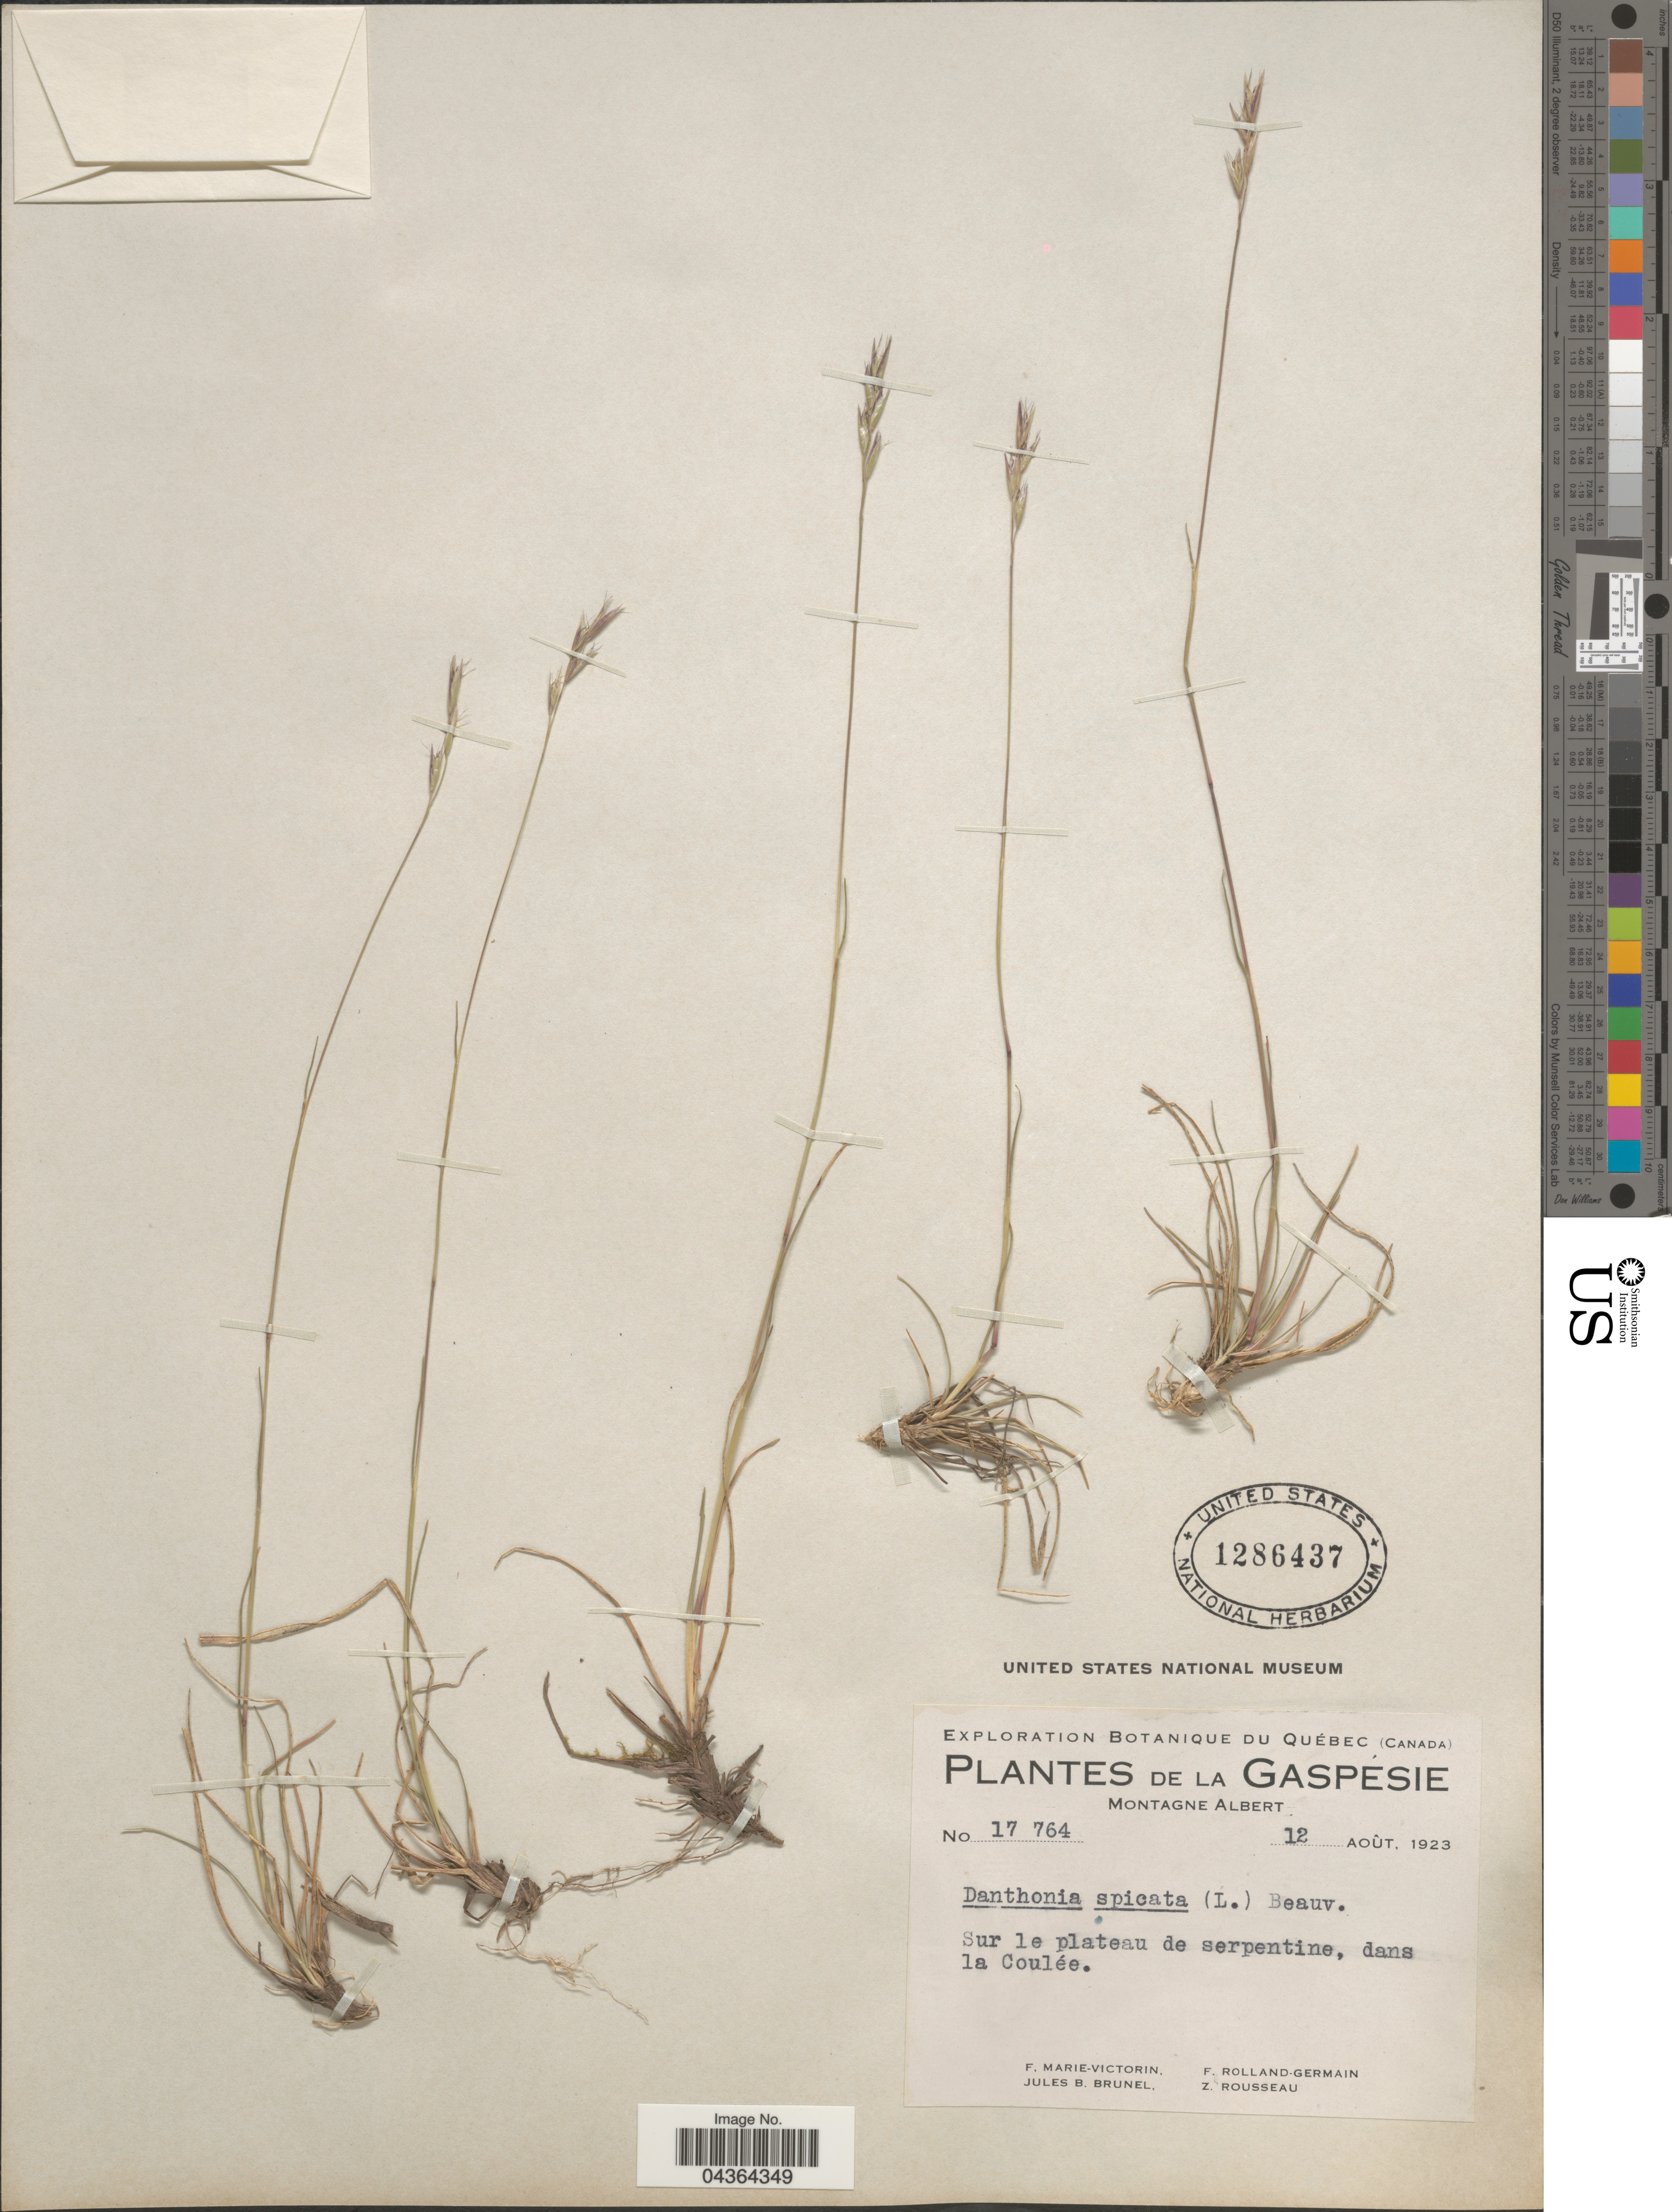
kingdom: Plantae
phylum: Tracheophyta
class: Liliopsida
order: Poales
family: Poaceae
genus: Danthonia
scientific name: Danthonia spicata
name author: (L.) P. Beauv. ex Roem. & Schult.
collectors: F. Marie-Victorin, Rolland-Germain, J. Brunel & Z. Rousseau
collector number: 17764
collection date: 1923-08-12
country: Canada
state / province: Quebec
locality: Exploration Botanique du Québec (Canada). La Gaspésie. Sur le plateau de serpentine, dans la Coulée.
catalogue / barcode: US 1286437